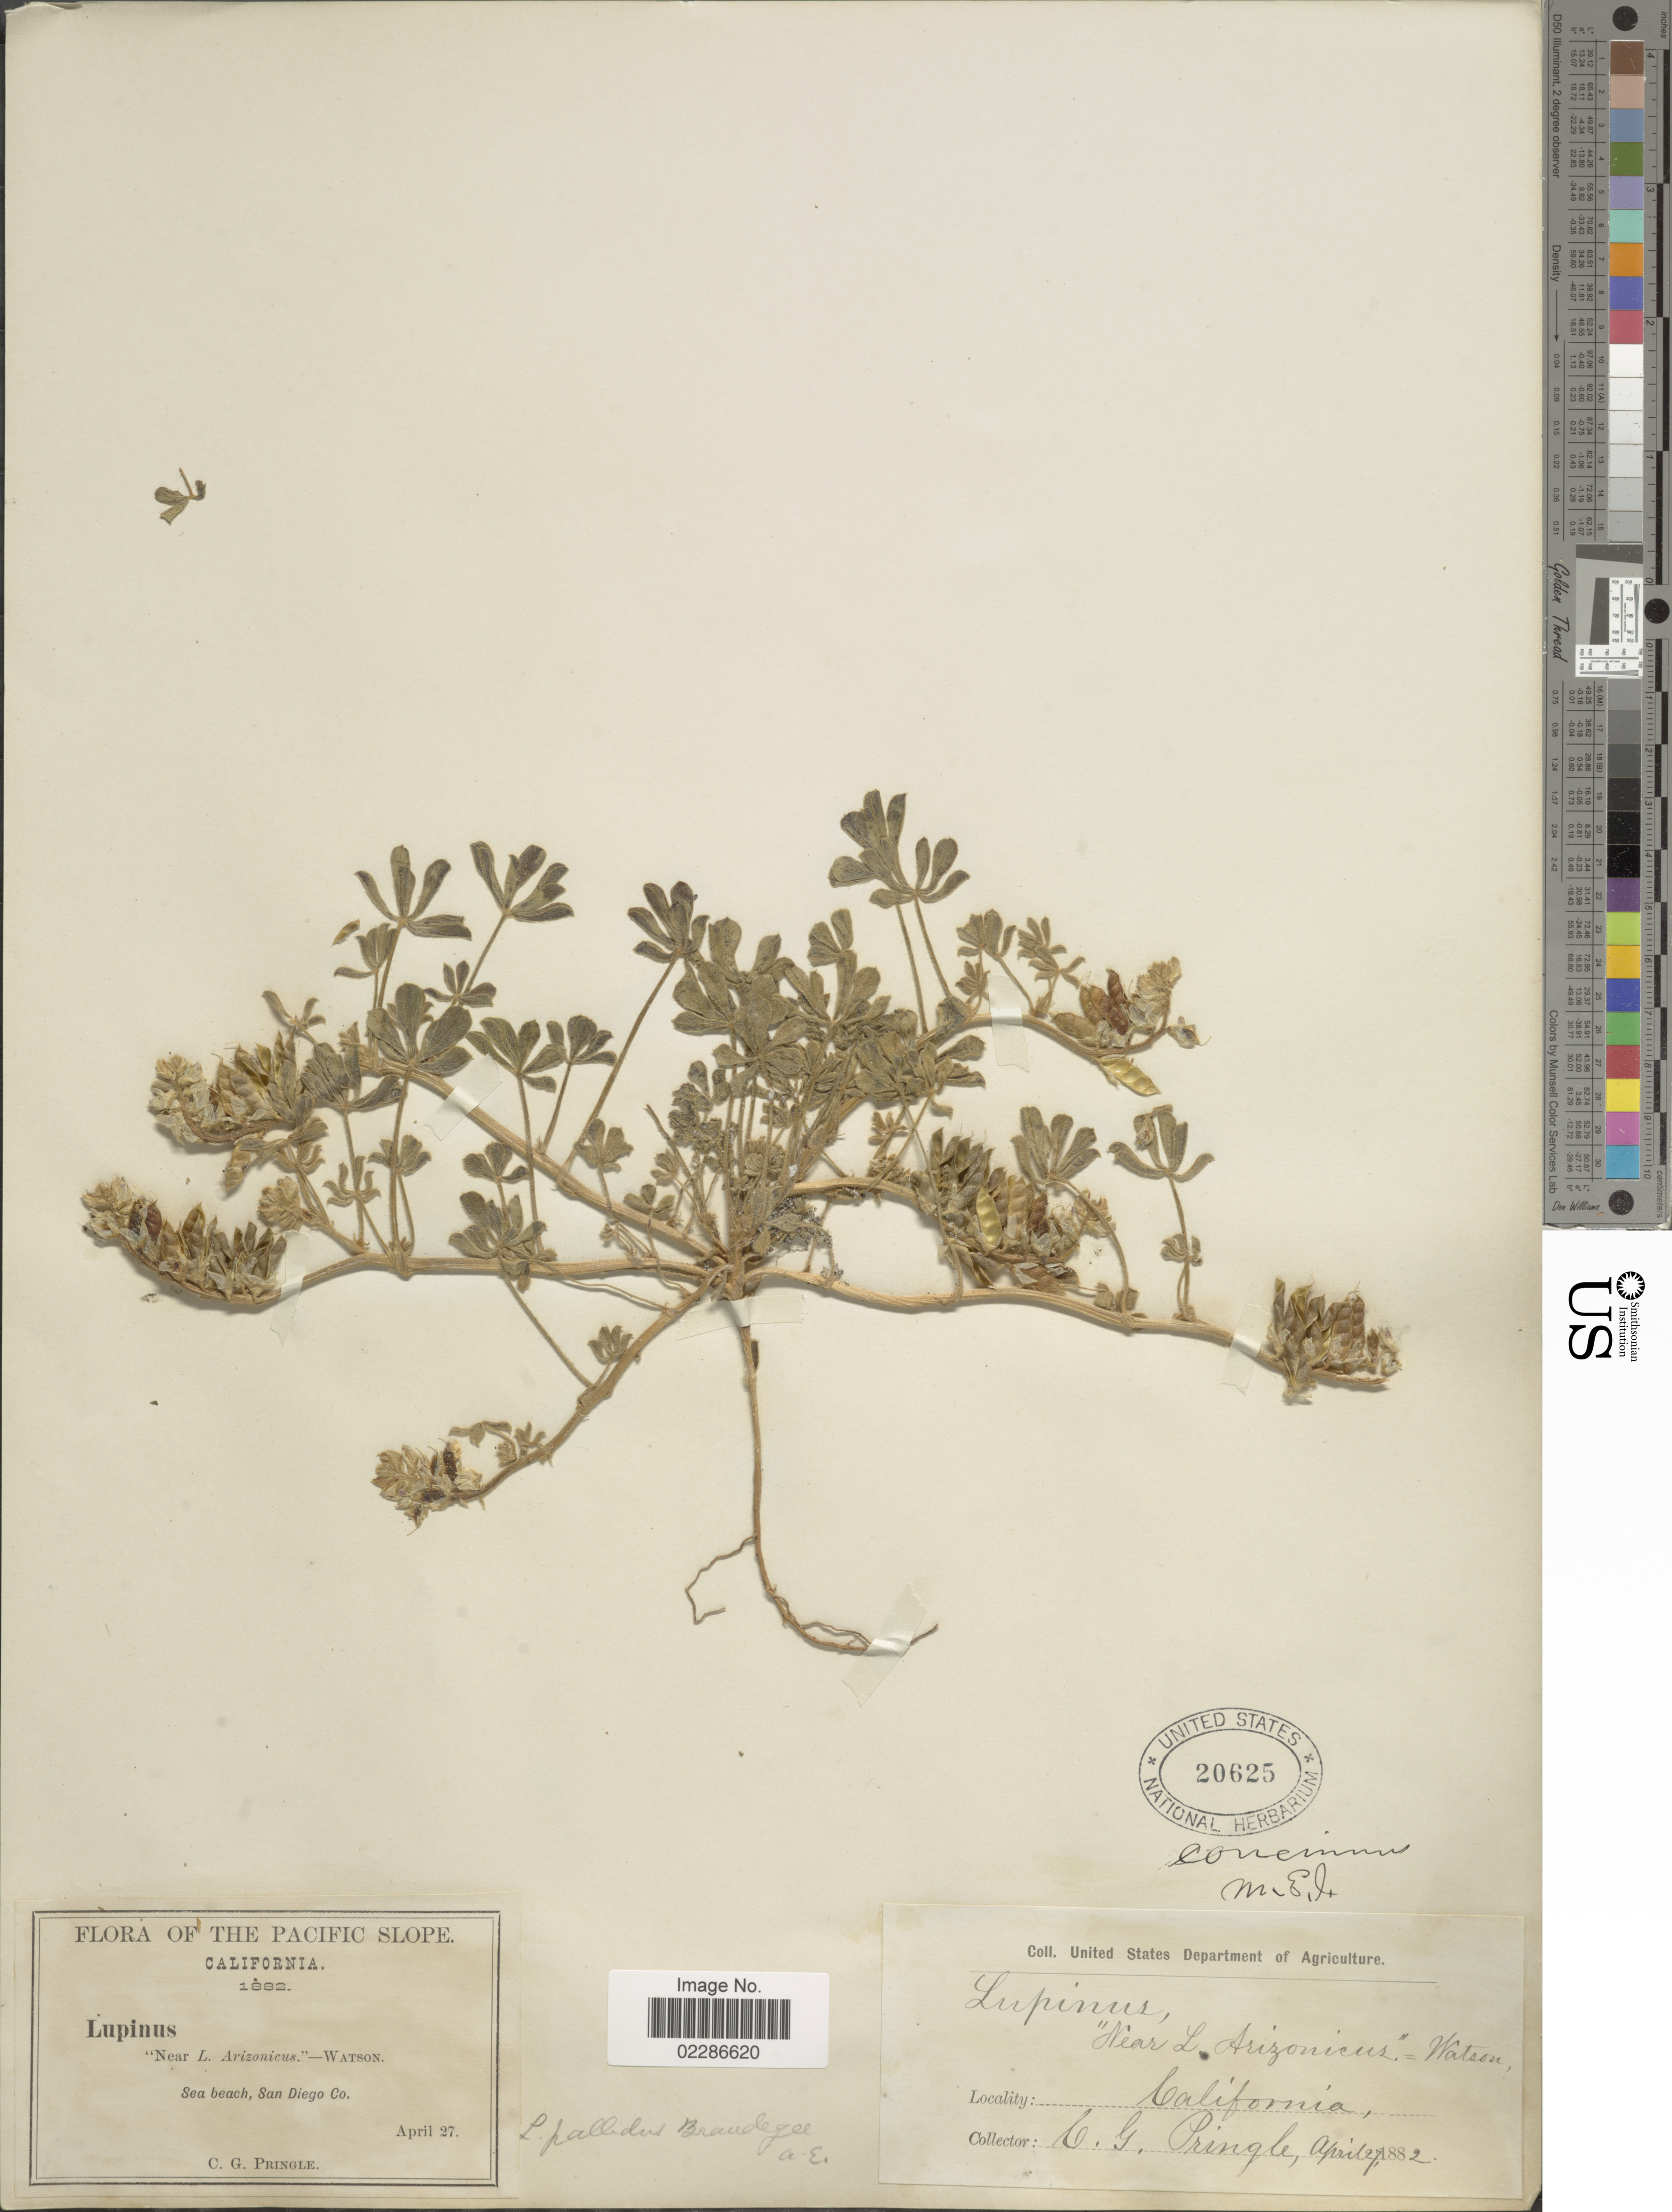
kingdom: Plantae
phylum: Tracheophyta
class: Magnoliopsida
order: Fabales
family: Fabaceae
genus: Lupinus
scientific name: Lupinus pallidus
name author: Brandegee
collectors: C. G. Pringle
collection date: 1882-04-27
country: United States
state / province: California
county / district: San Diego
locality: The Pacific Slope, Sea beach, San Diego Co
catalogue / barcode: US 20625